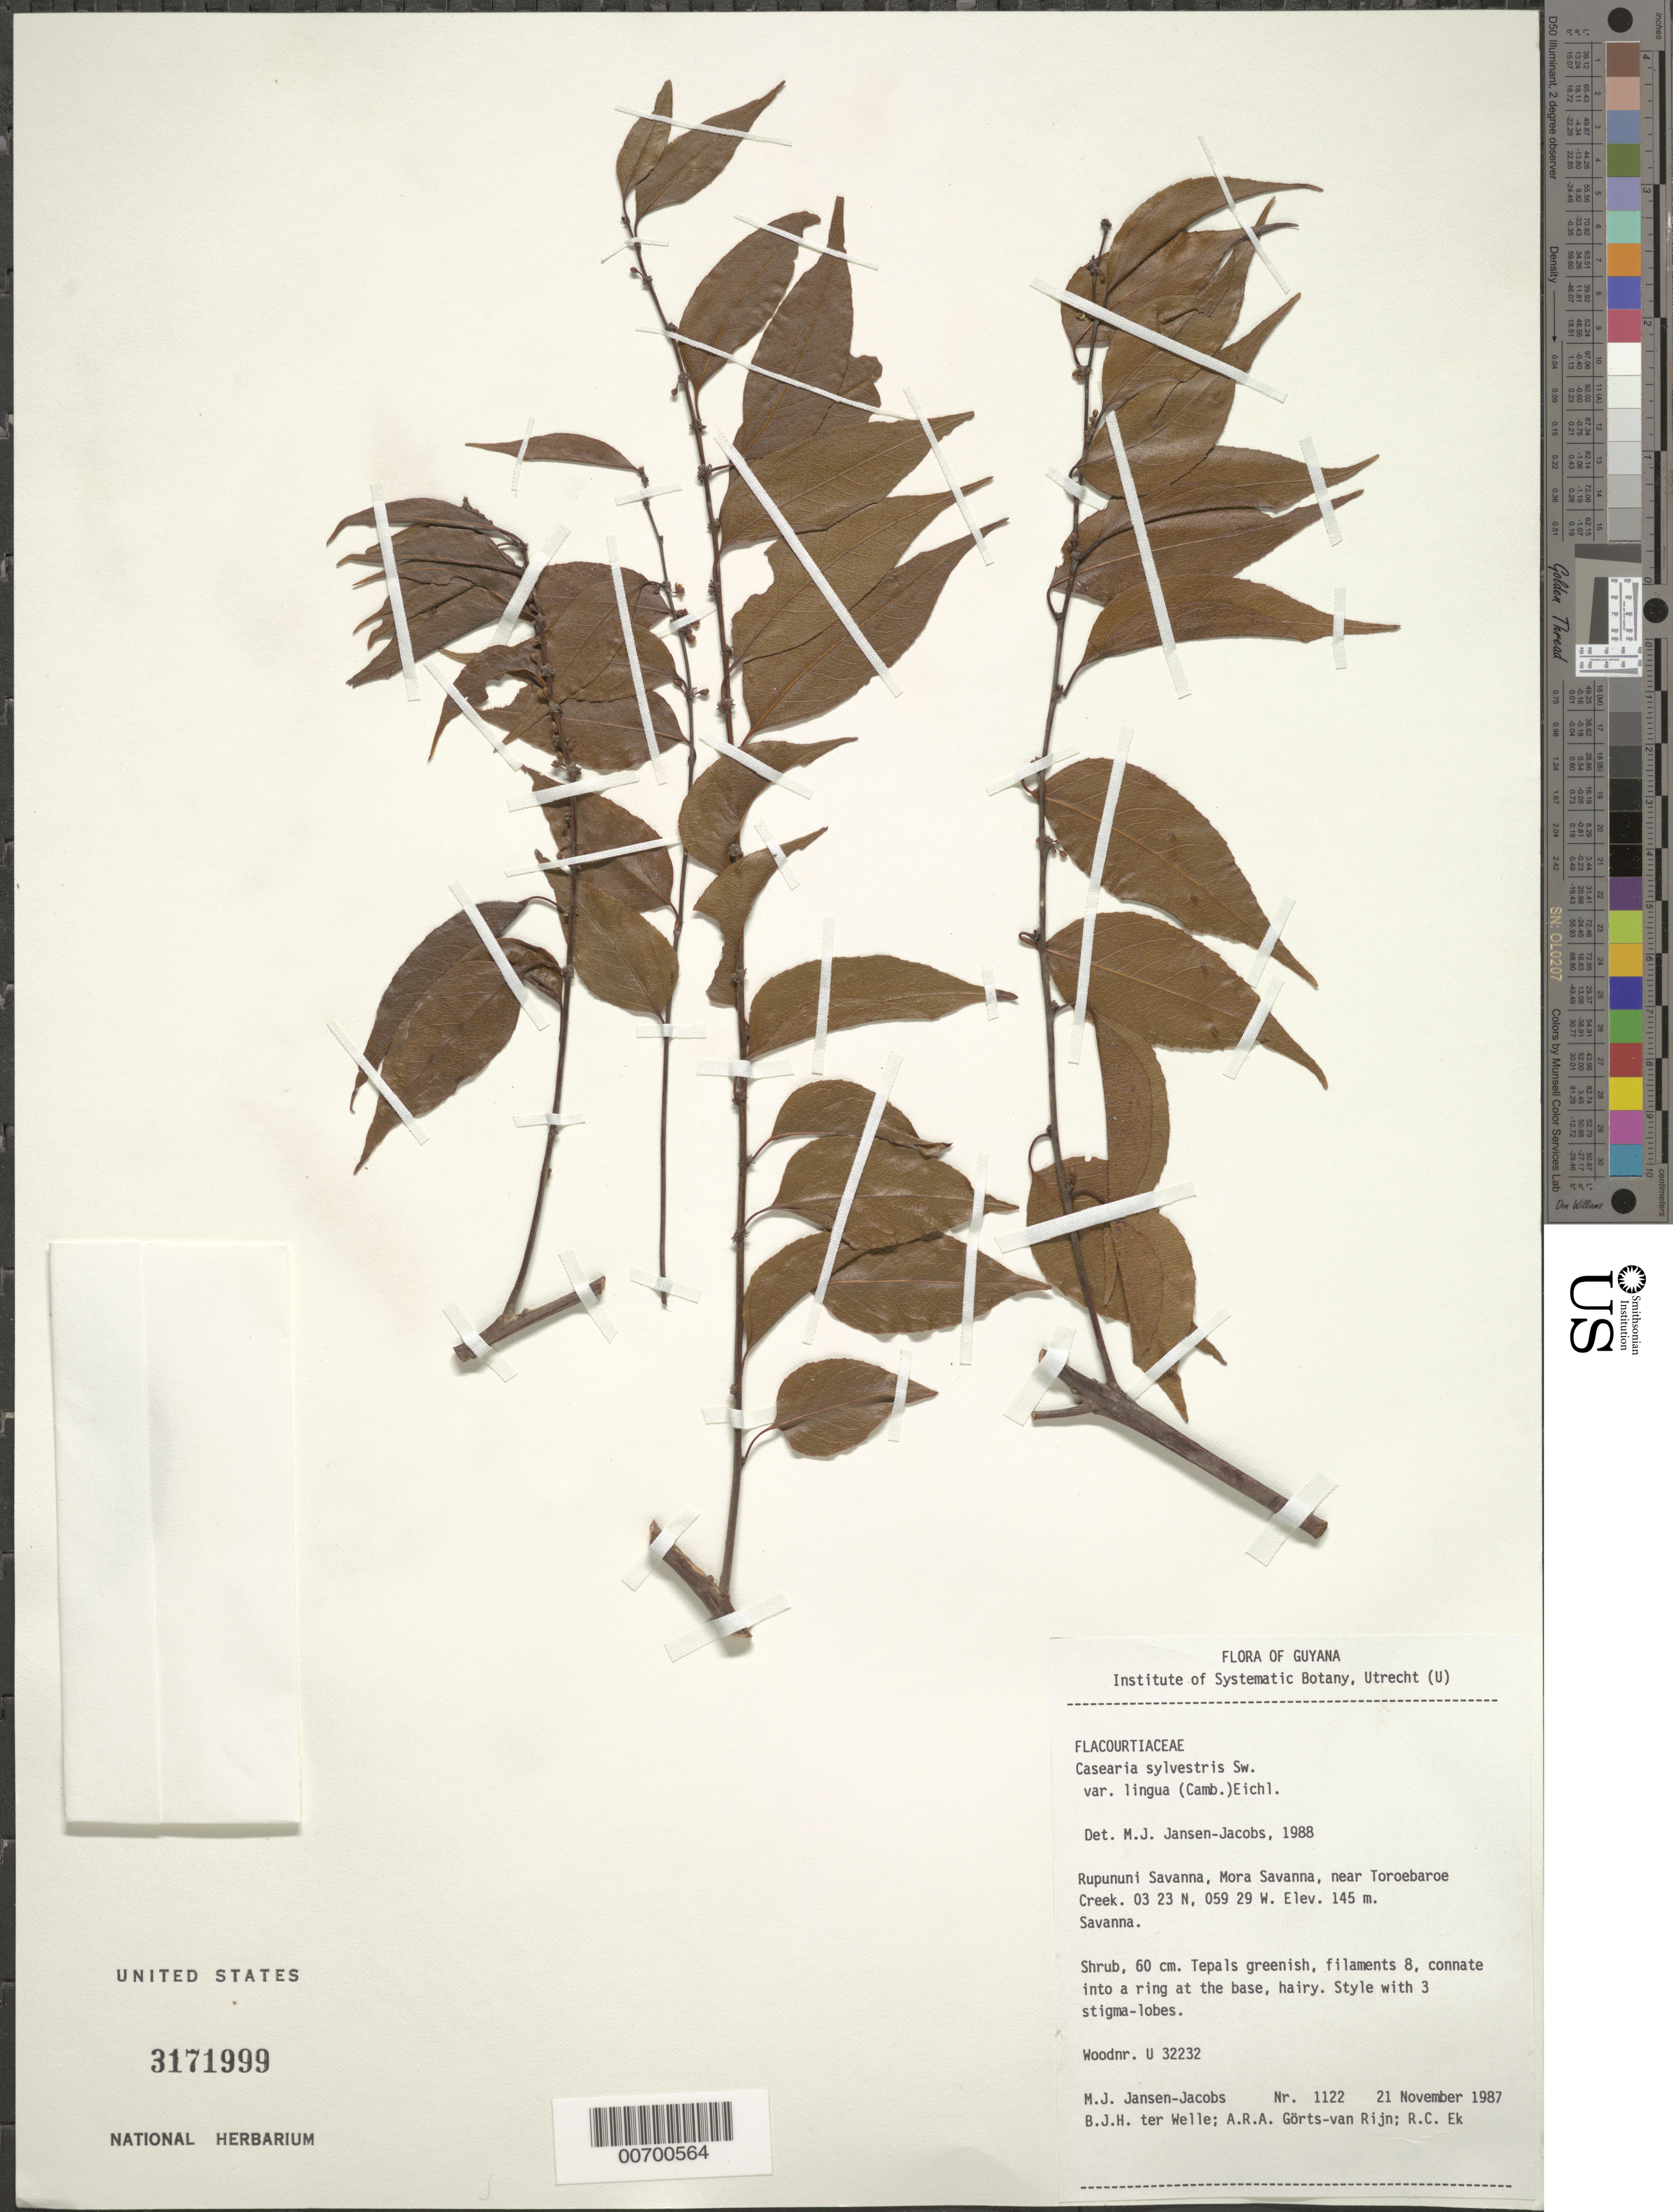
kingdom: Plantae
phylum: Tracheophyta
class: Magnoliopsida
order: Malpighiales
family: Salicaceae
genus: Casearia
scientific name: Casearia sylvestris var. lingua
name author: (Cambess.) Eichler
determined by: Jansen-Jacobs, M. J., (U), Nationaal Herbarium Nederland, Utrecht University branch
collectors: M. J. Jansen-Jacobs, B. Welle, A. .R. A. Görts-van Rijn & R. C. Ek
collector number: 1122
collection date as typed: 21-Nov-87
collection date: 1987-11-21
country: Guyana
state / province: U. Takutu-U. Essequibo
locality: Rupununi Savanna, Mora Savanna, near Toroebaroe Creek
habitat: Savanna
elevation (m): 145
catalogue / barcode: US 3171999